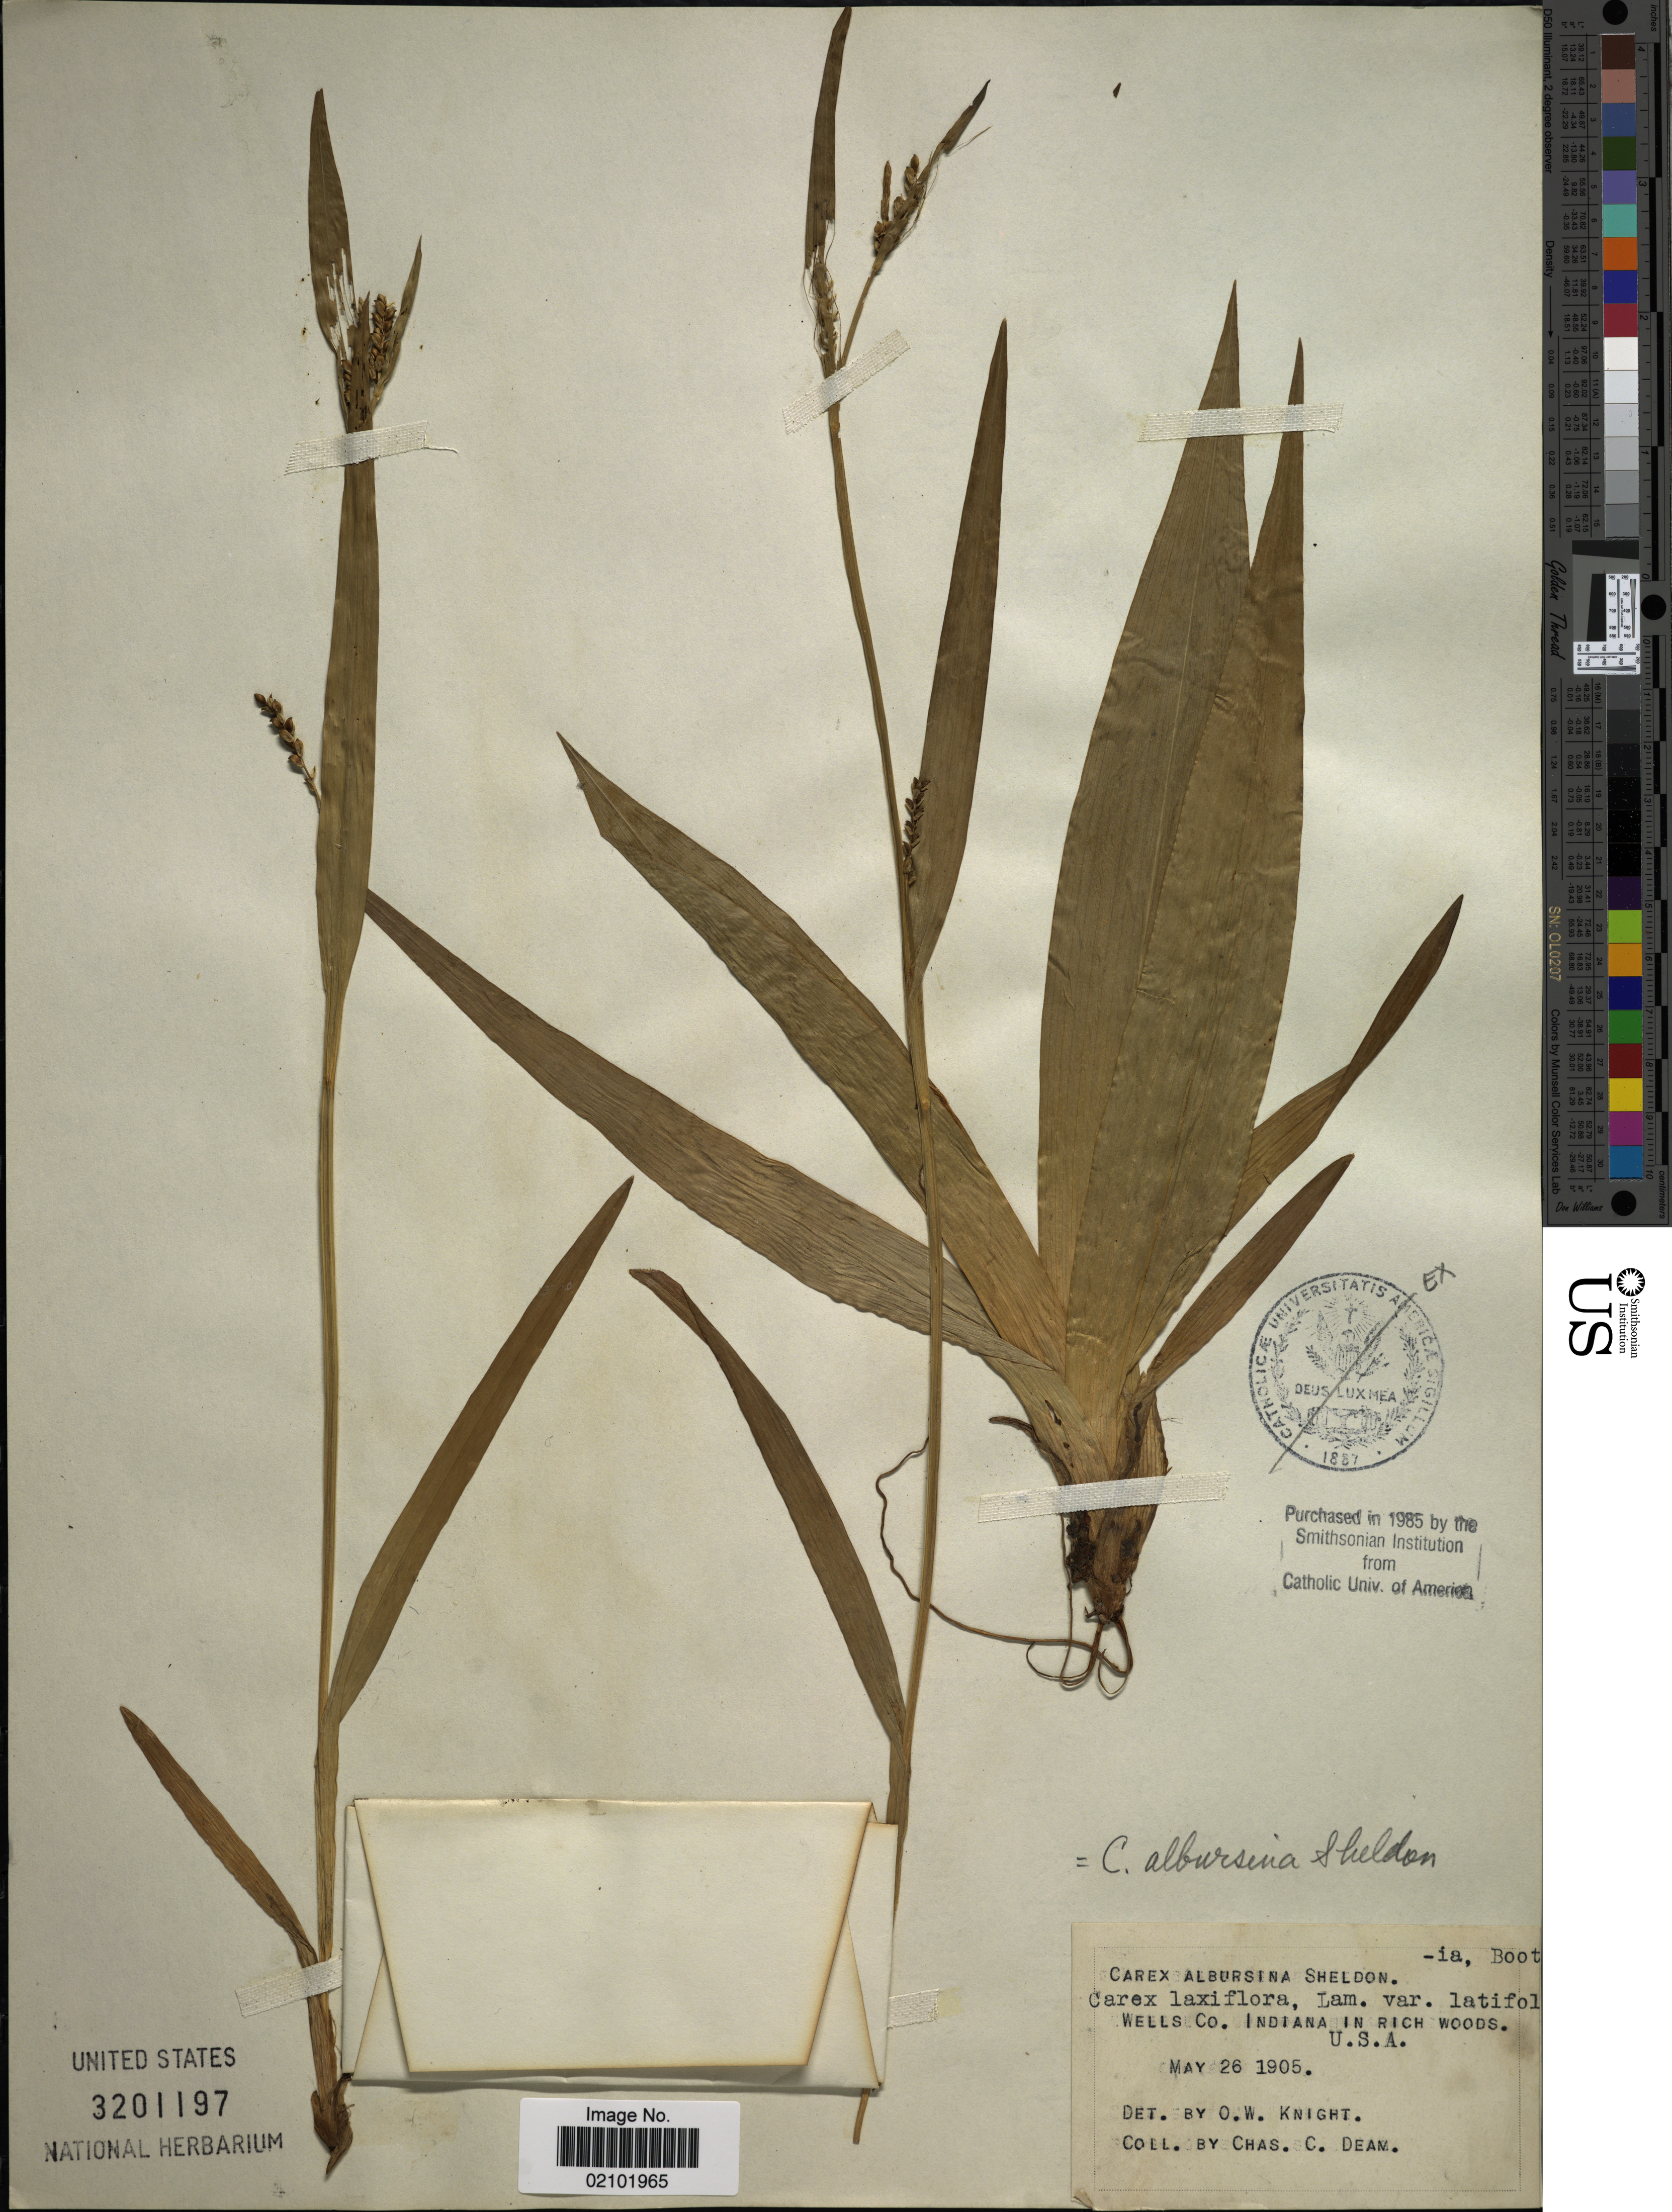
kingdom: Plantae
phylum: Tracheophyta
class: Liliopsida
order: Poales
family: Cyperaceae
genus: Carex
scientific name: Carex albursina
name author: E. Sheld.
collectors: C. C. Deam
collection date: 1905-05-26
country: United States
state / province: Indiana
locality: Wells Co.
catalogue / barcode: US 3201197